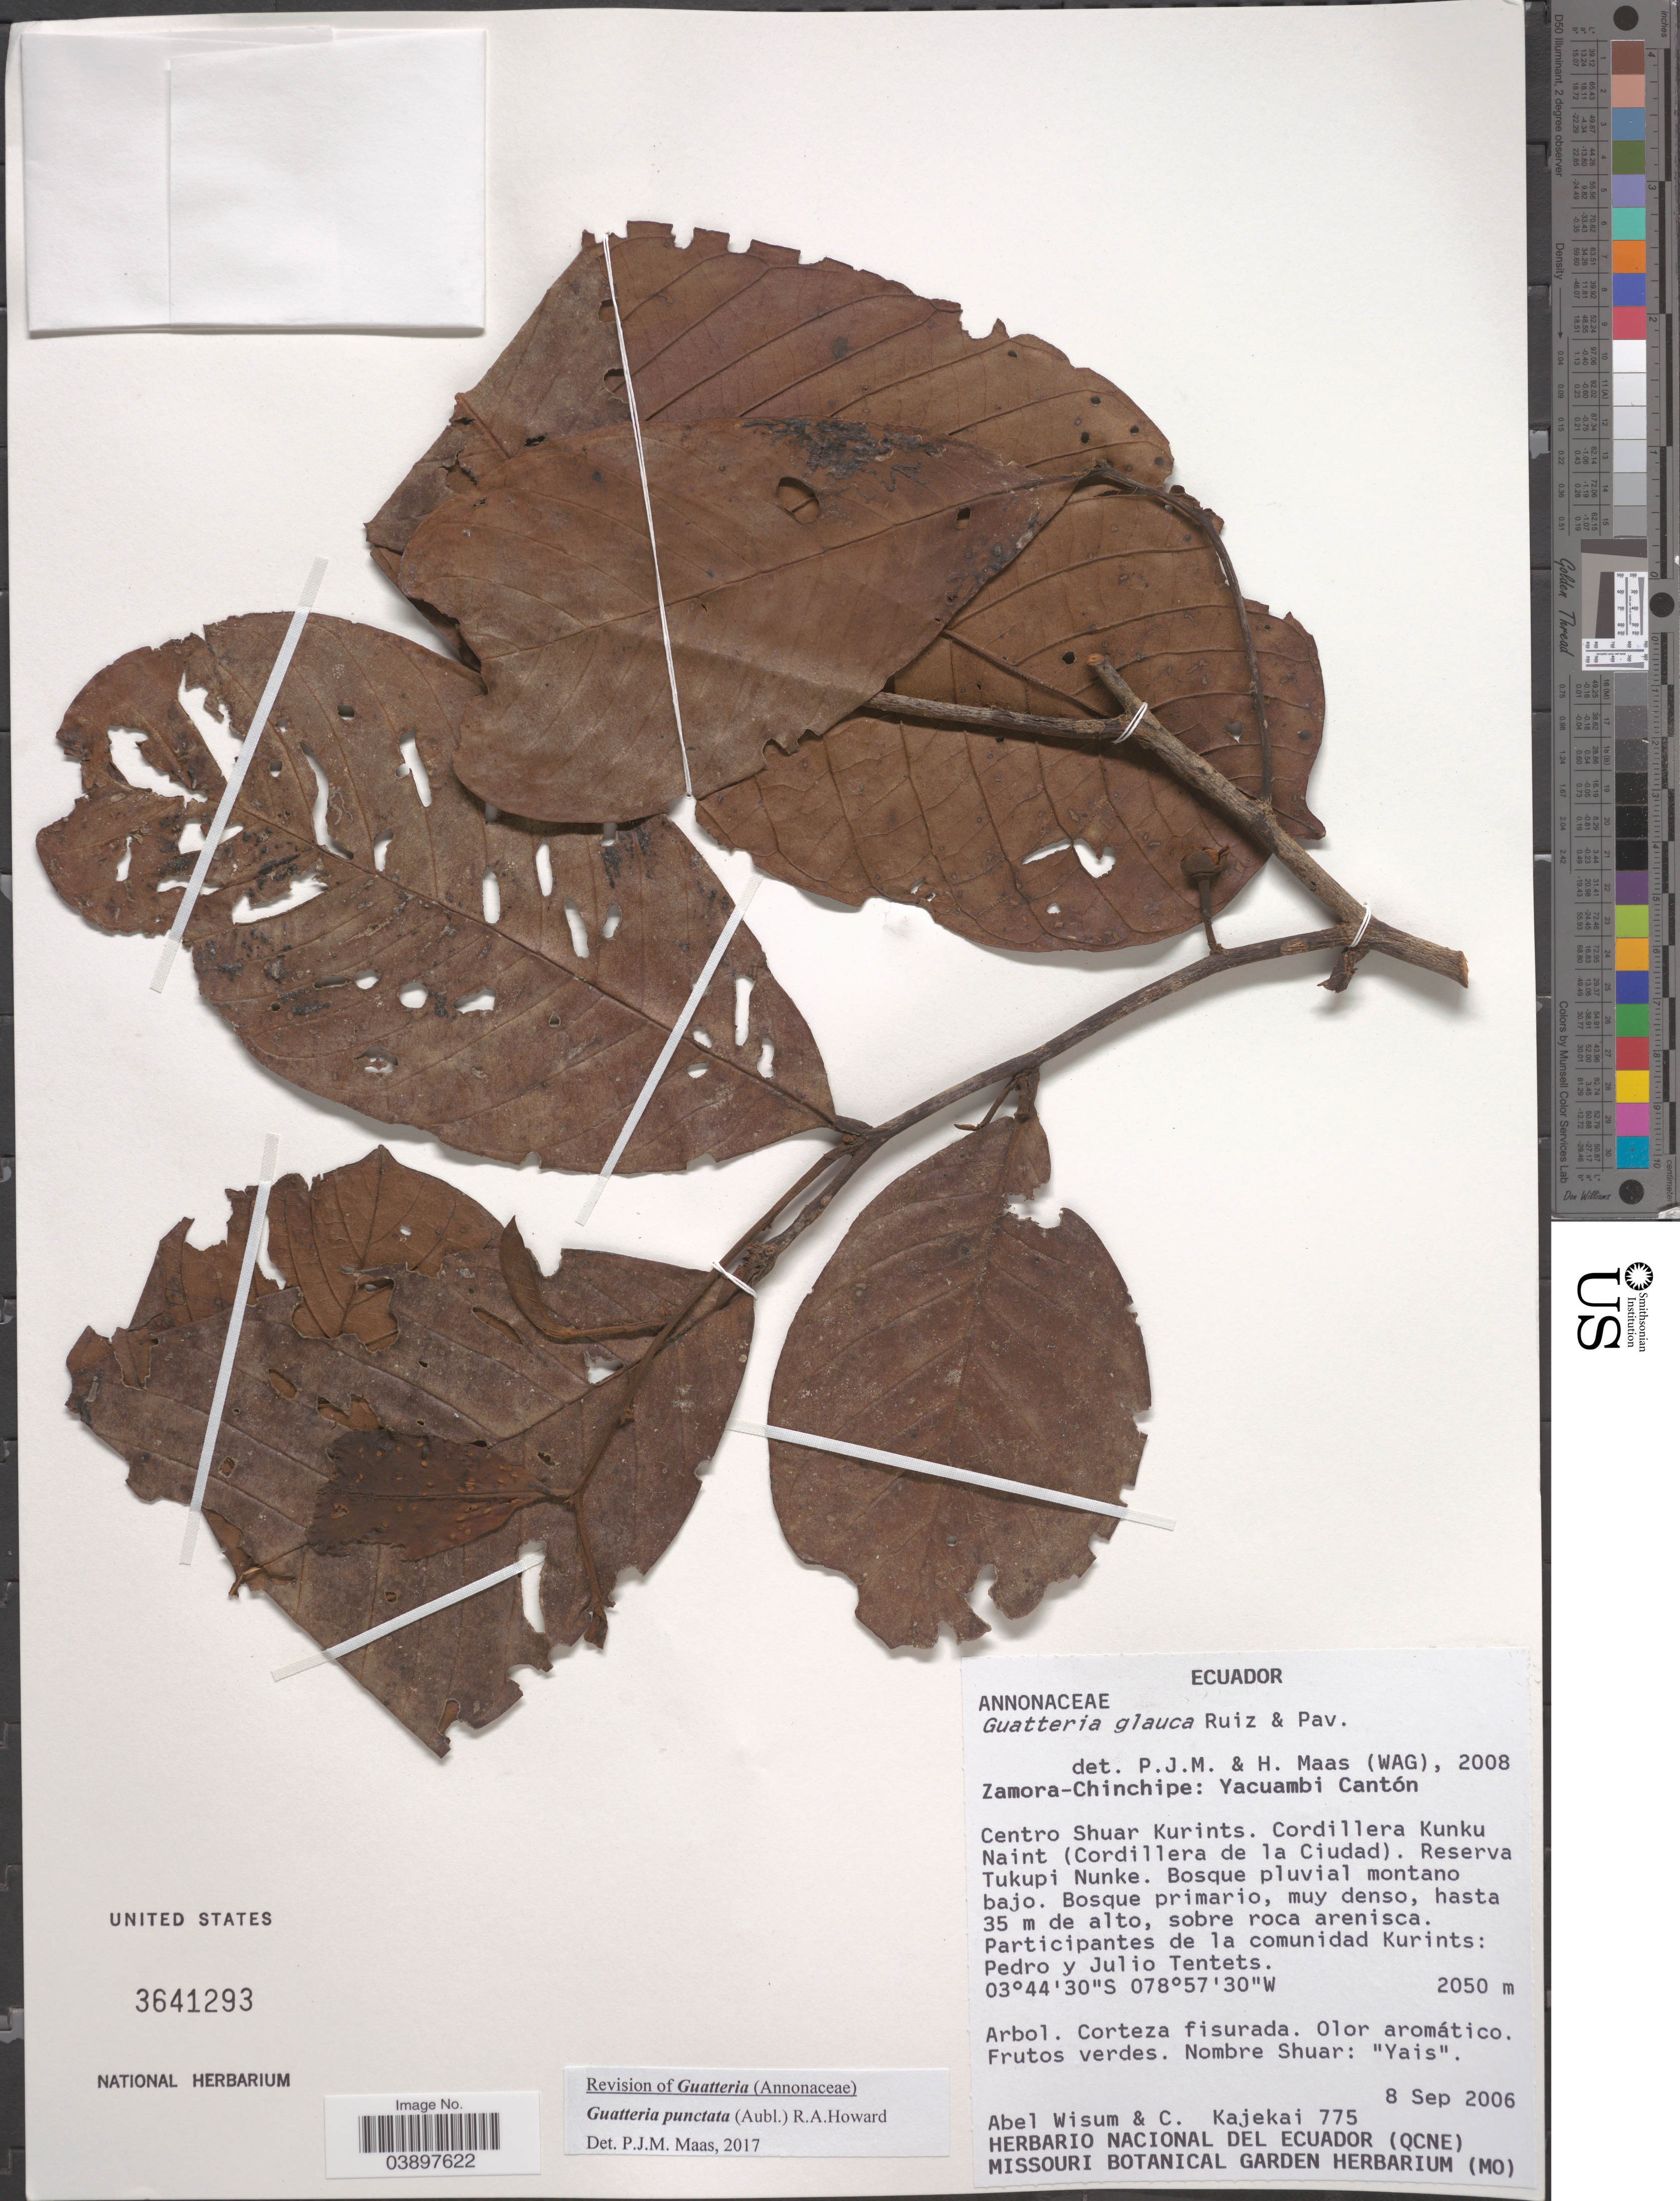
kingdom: Plantae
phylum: Tracheophyta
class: Magnoliopsida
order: Magnoliales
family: Annonaceae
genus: Guatteria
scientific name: Guatteria punctata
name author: (Aubl.) R.A. Howard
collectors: A. Wisum, C. Kajekai, P. Tentets & J. Tentets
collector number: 775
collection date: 2006-09-08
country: Ecuador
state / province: Zamora-Chinchipe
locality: Yacuambi Cantón. Centro Shuar Kurints. Cordillera Kunku Naint (Cordillera de la Ciudad). Reserva Tukupi Nunke.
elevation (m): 2050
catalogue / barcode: US 3641293